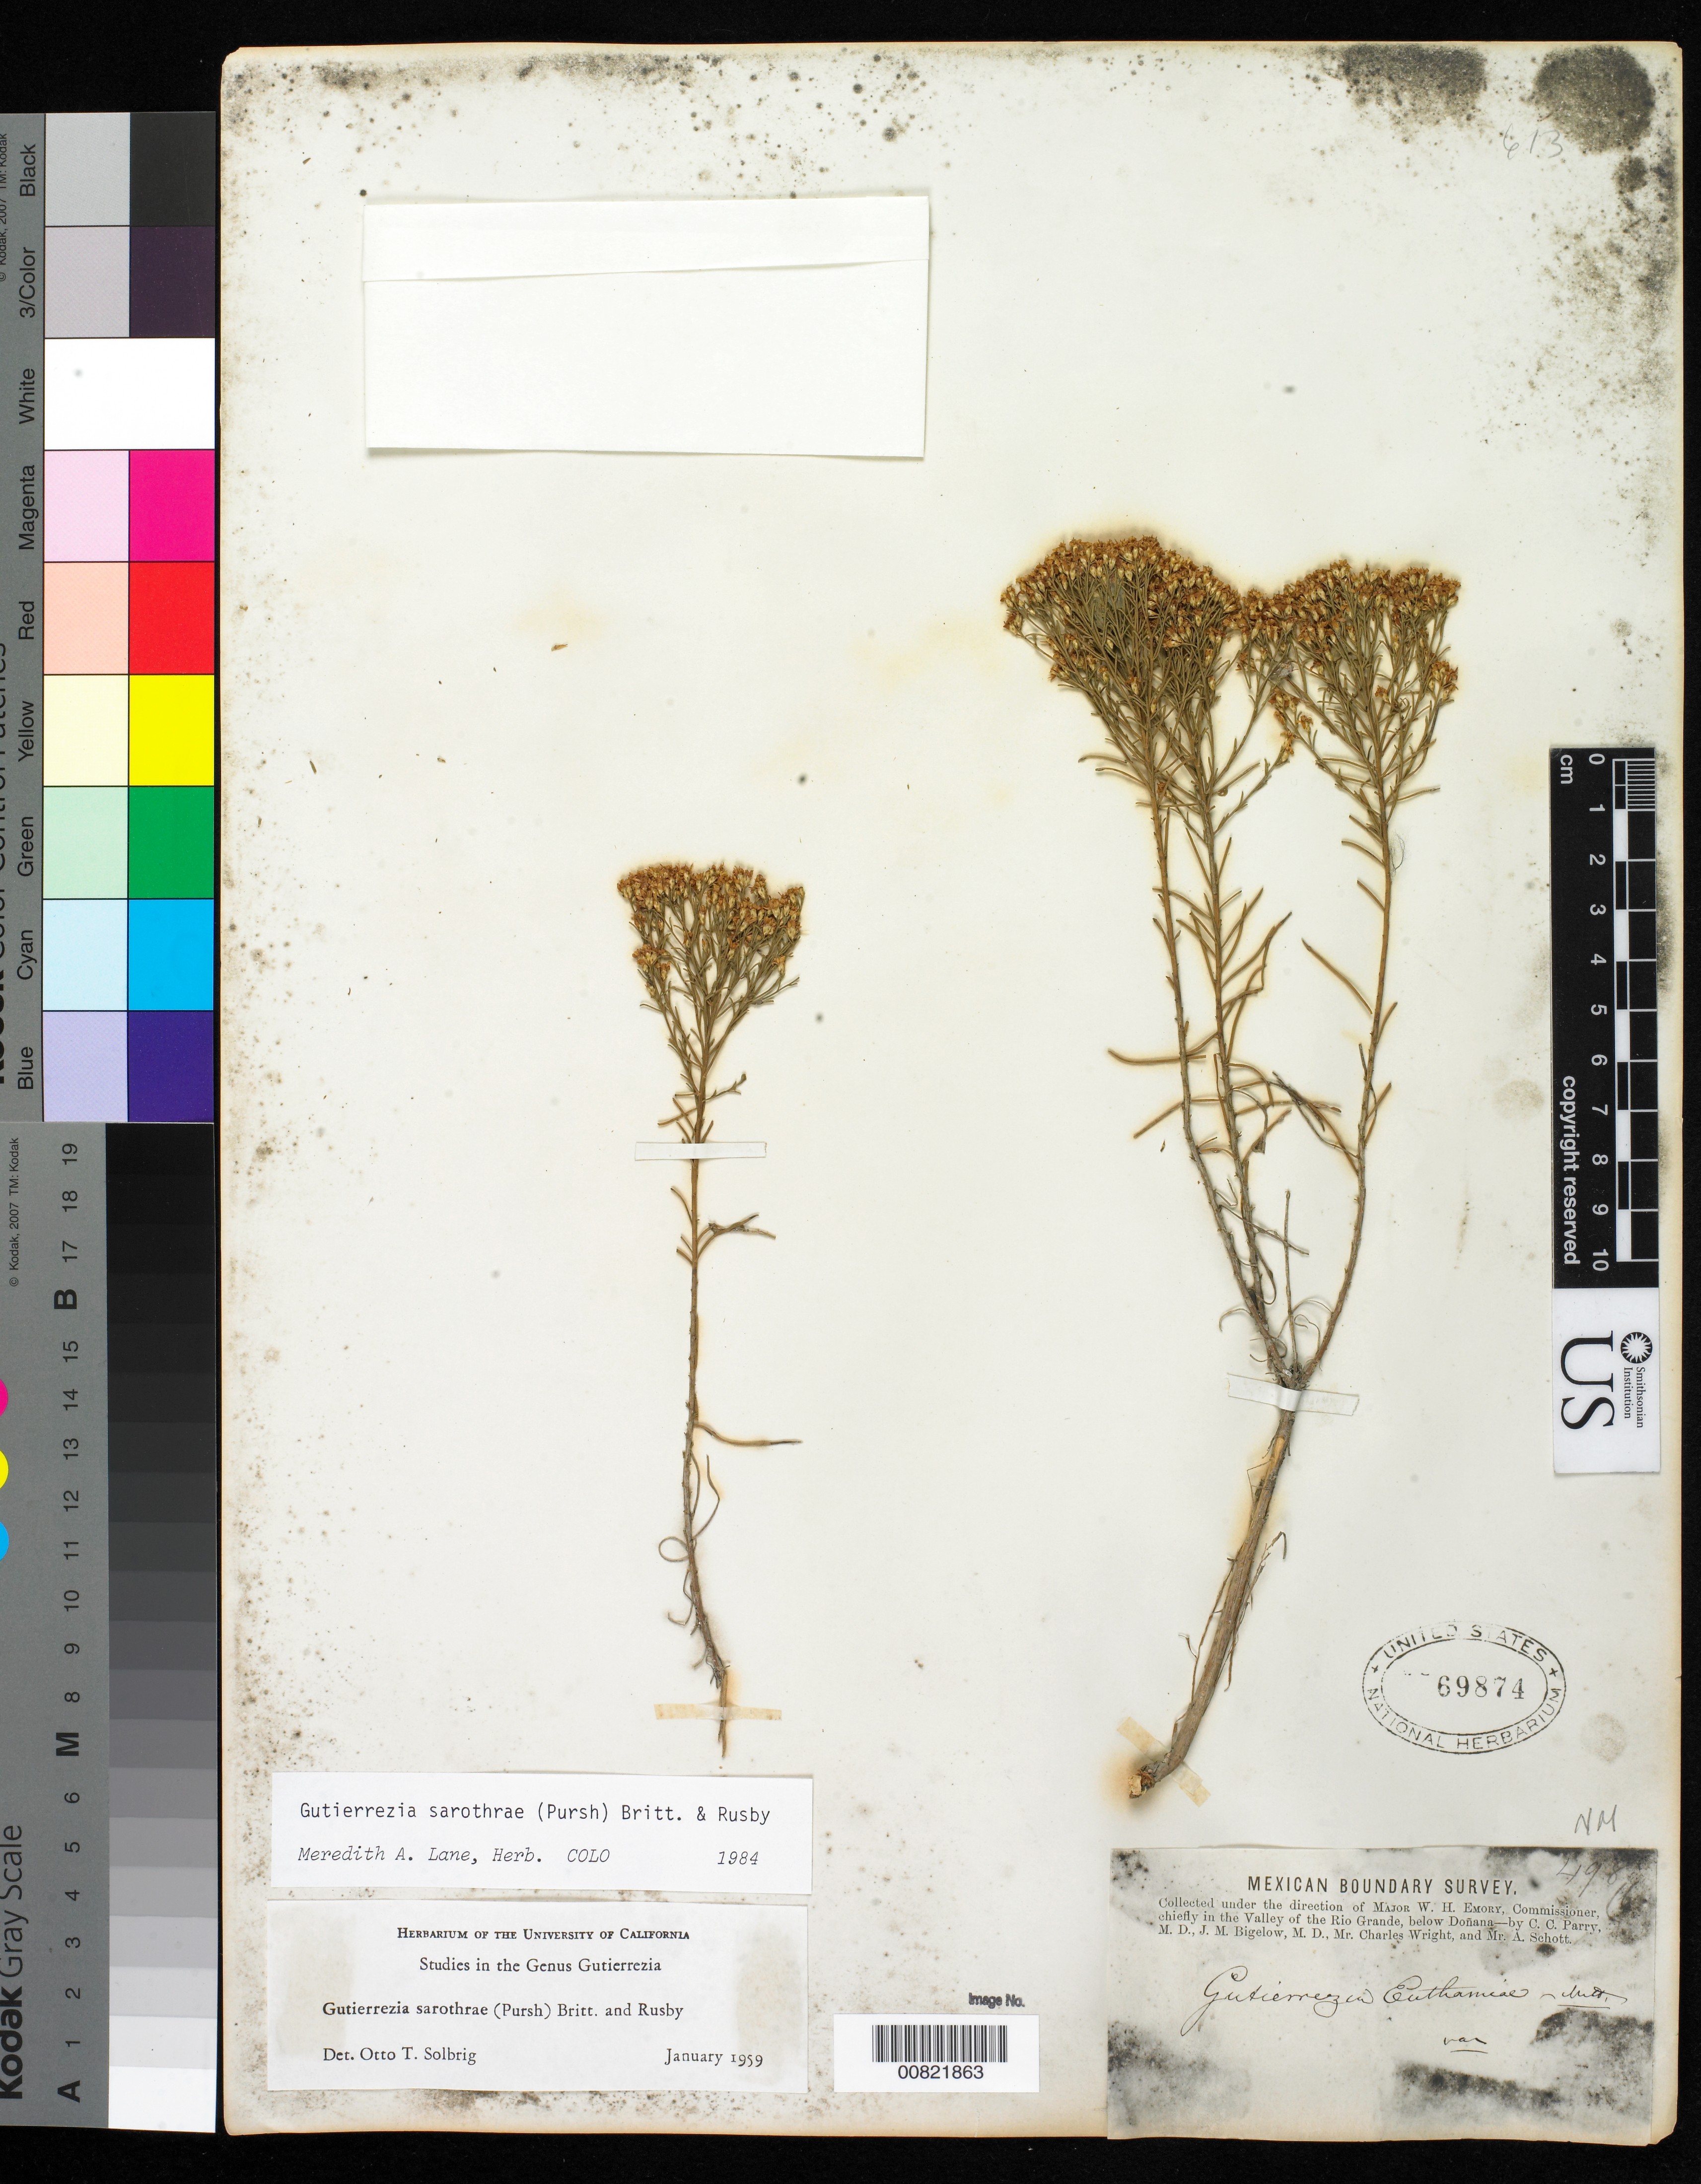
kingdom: Plantae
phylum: Tracheophyta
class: Magnoliopsida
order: Asterales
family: Asteraceae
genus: Gutierrezia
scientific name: Gutierrezia sarothrae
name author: (Pursh) Britton & Rusby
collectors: C. C. Parry, J. M. Bigelow, C. Wright & A. C. V. Schott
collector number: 498b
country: United States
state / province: New Mexico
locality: Valley of the Rio Grande, below Doñana, New Mexico.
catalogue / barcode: US 69874